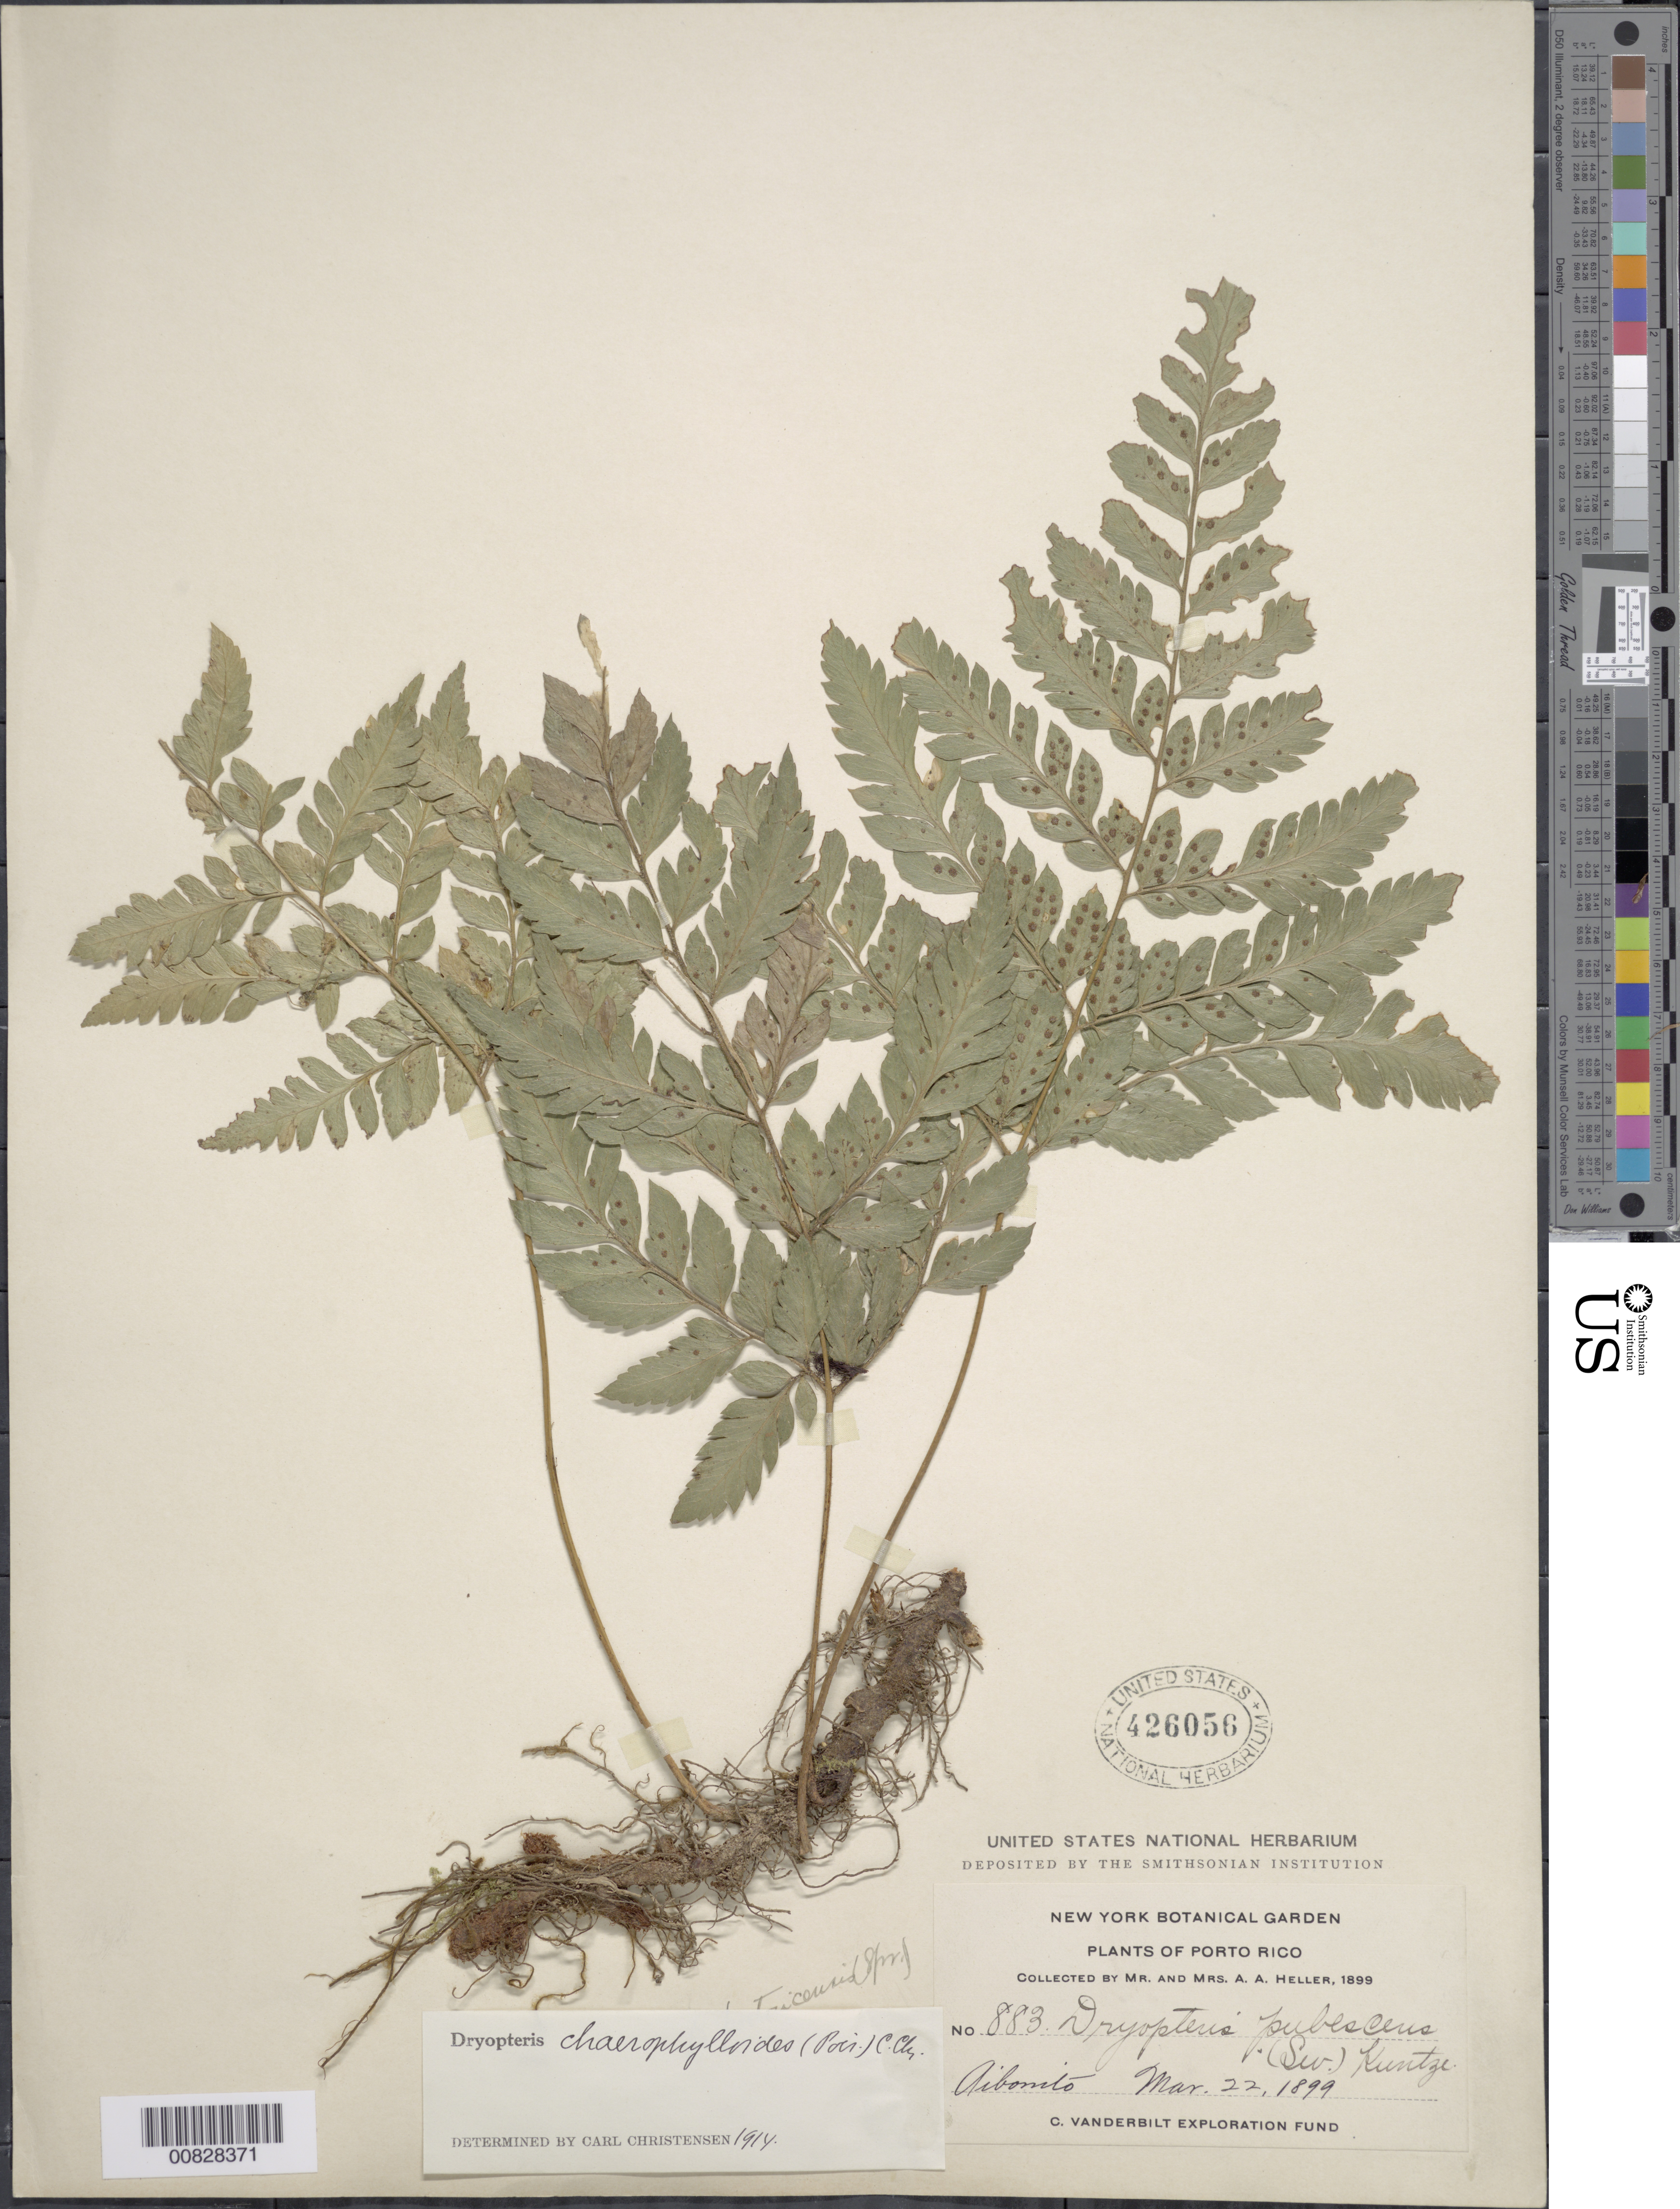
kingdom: Plantae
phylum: Tracheophyta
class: Polypodiopsida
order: Polypodiales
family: Dryopteridaceae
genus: Polystichopsis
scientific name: Polystichopsis chaerophylloides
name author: (Poir.) C.V. Morton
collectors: A. A. Heller & E. G. Heller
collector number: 883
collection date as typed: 22 Mar 1899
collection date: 1899-03-22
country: Puerto Rico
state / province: Abonito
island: Puerto Rico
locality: Aibonito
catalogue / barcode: US 426056